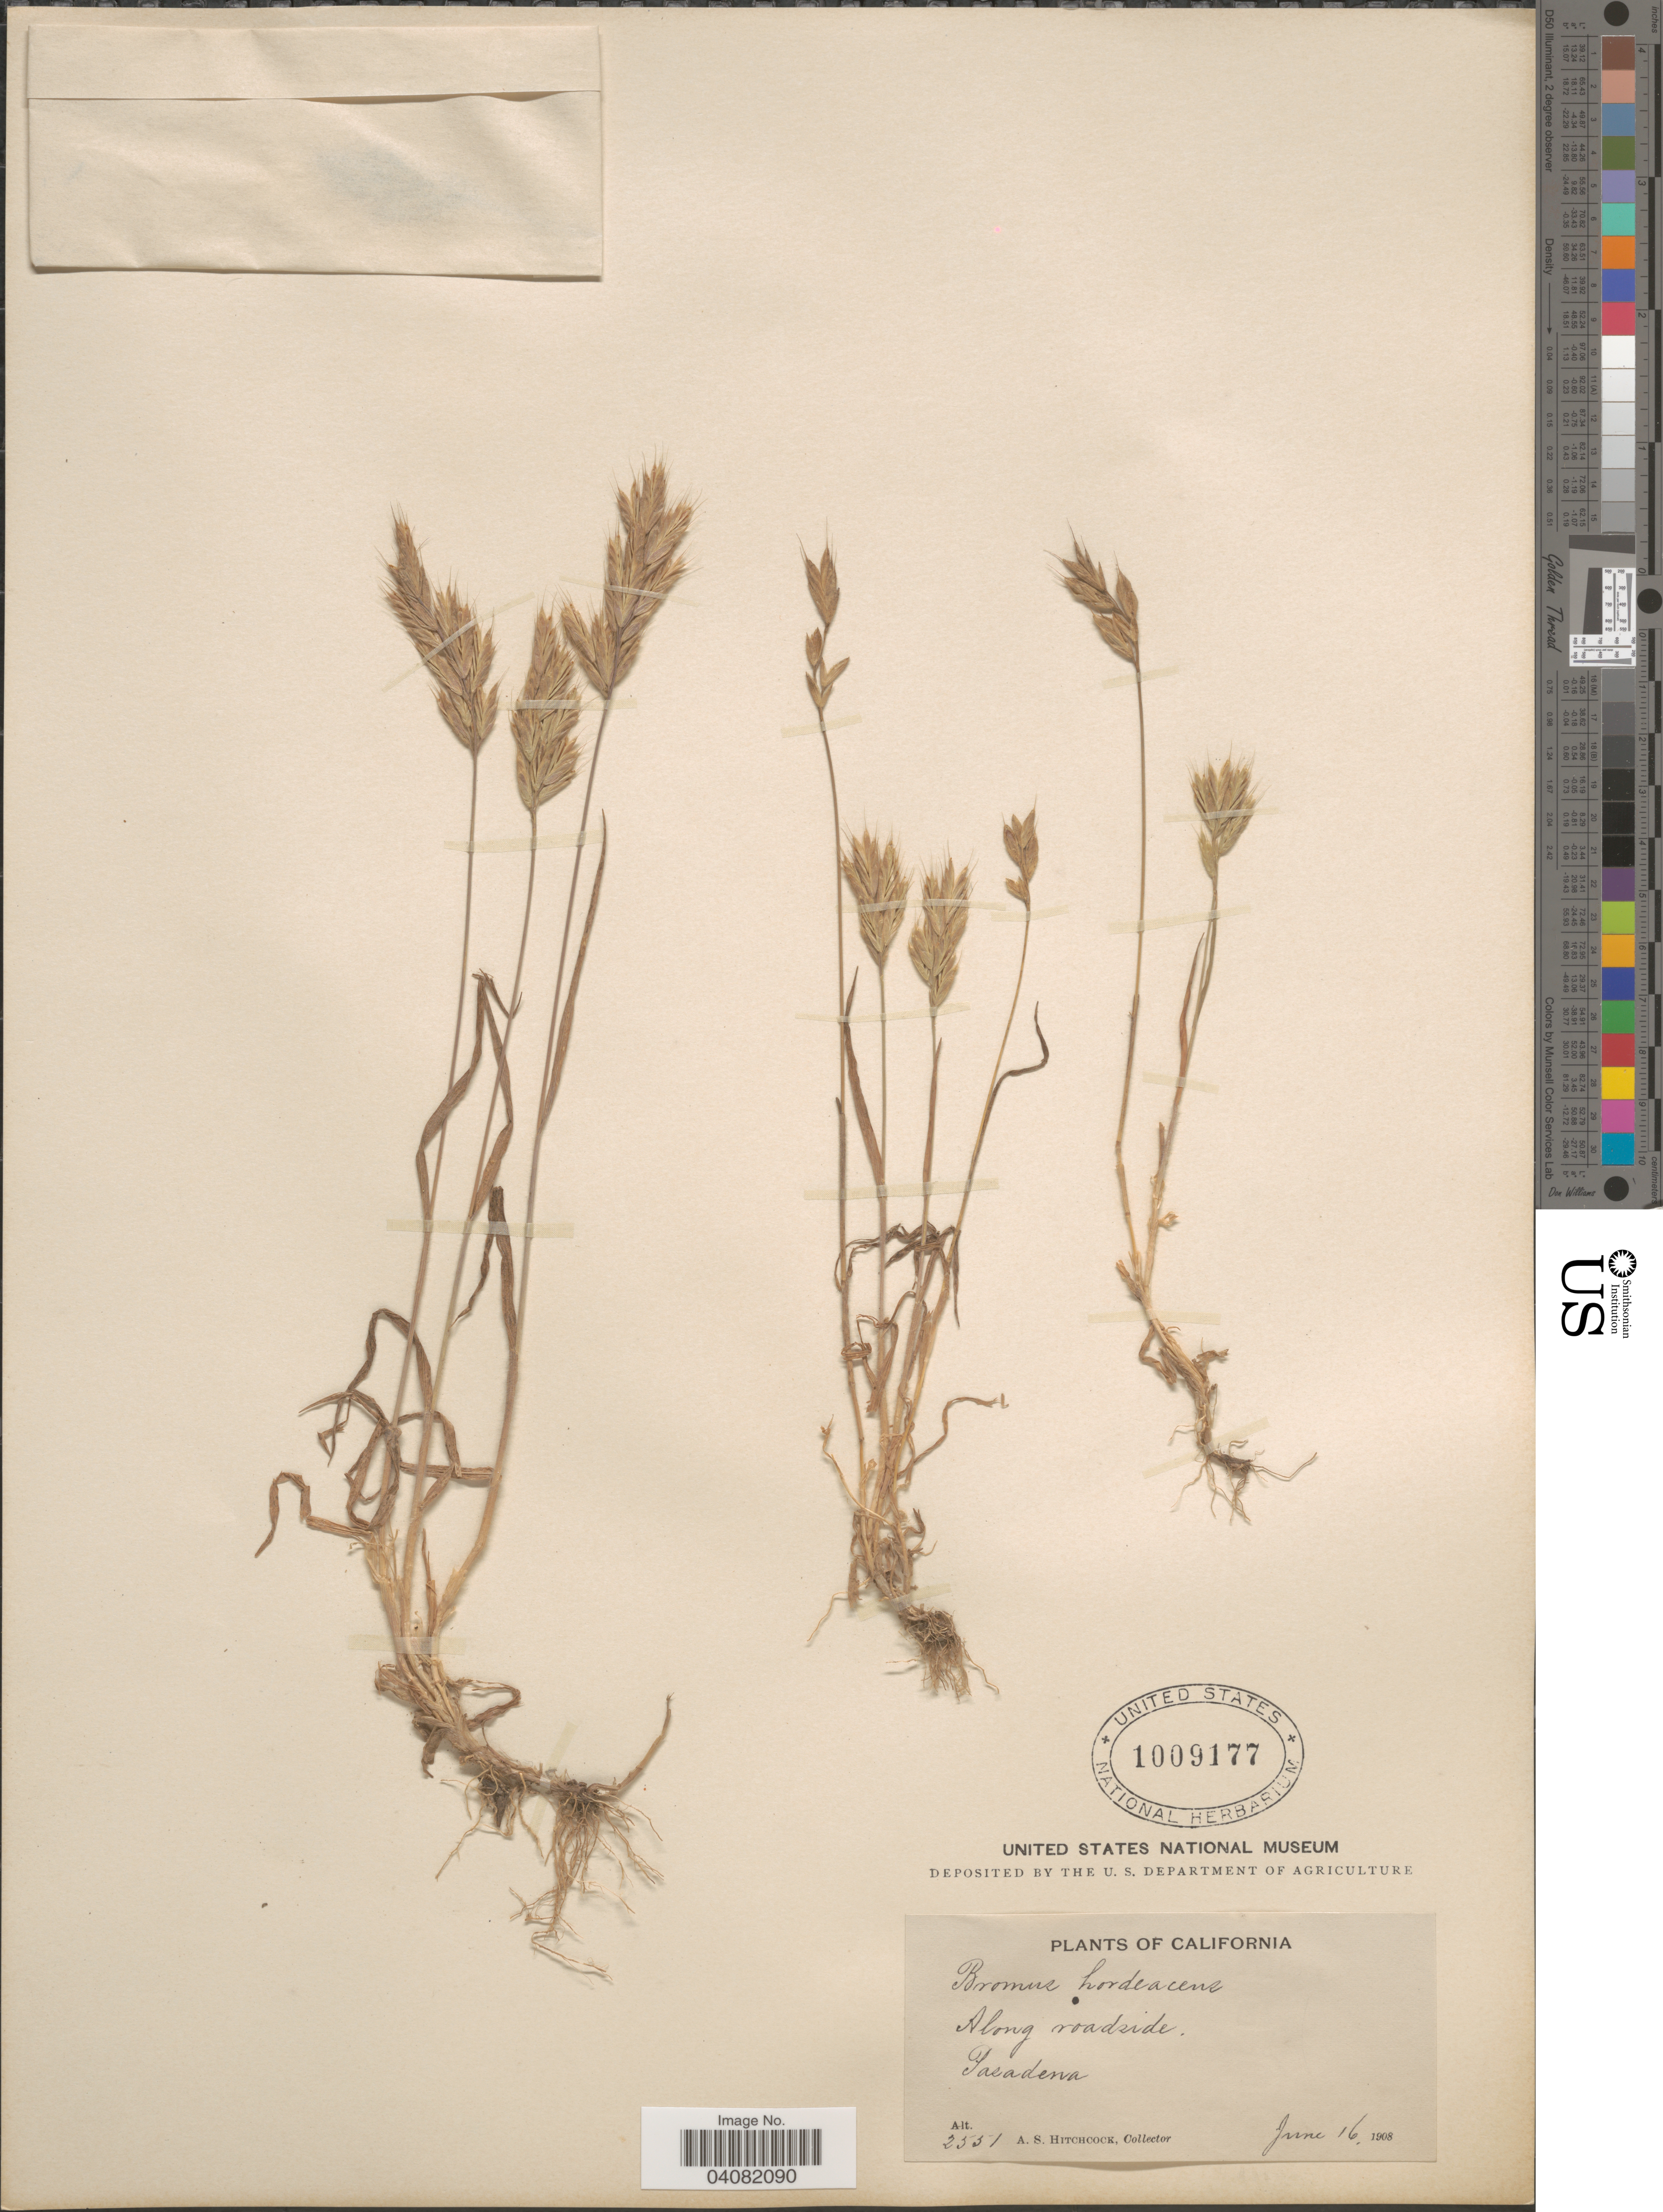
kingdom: Plantae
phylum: Tracheophyta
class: Liliopsida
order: Poales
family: Poaceae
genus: Bromus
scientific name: Bromus hordeaceus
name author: L.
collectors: A. S. Hitchcock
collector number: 2551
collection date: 1908-06-16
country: United States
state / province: California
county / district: Los Angeles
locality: Along roadside. Pasadena.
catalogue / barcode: US 1009177